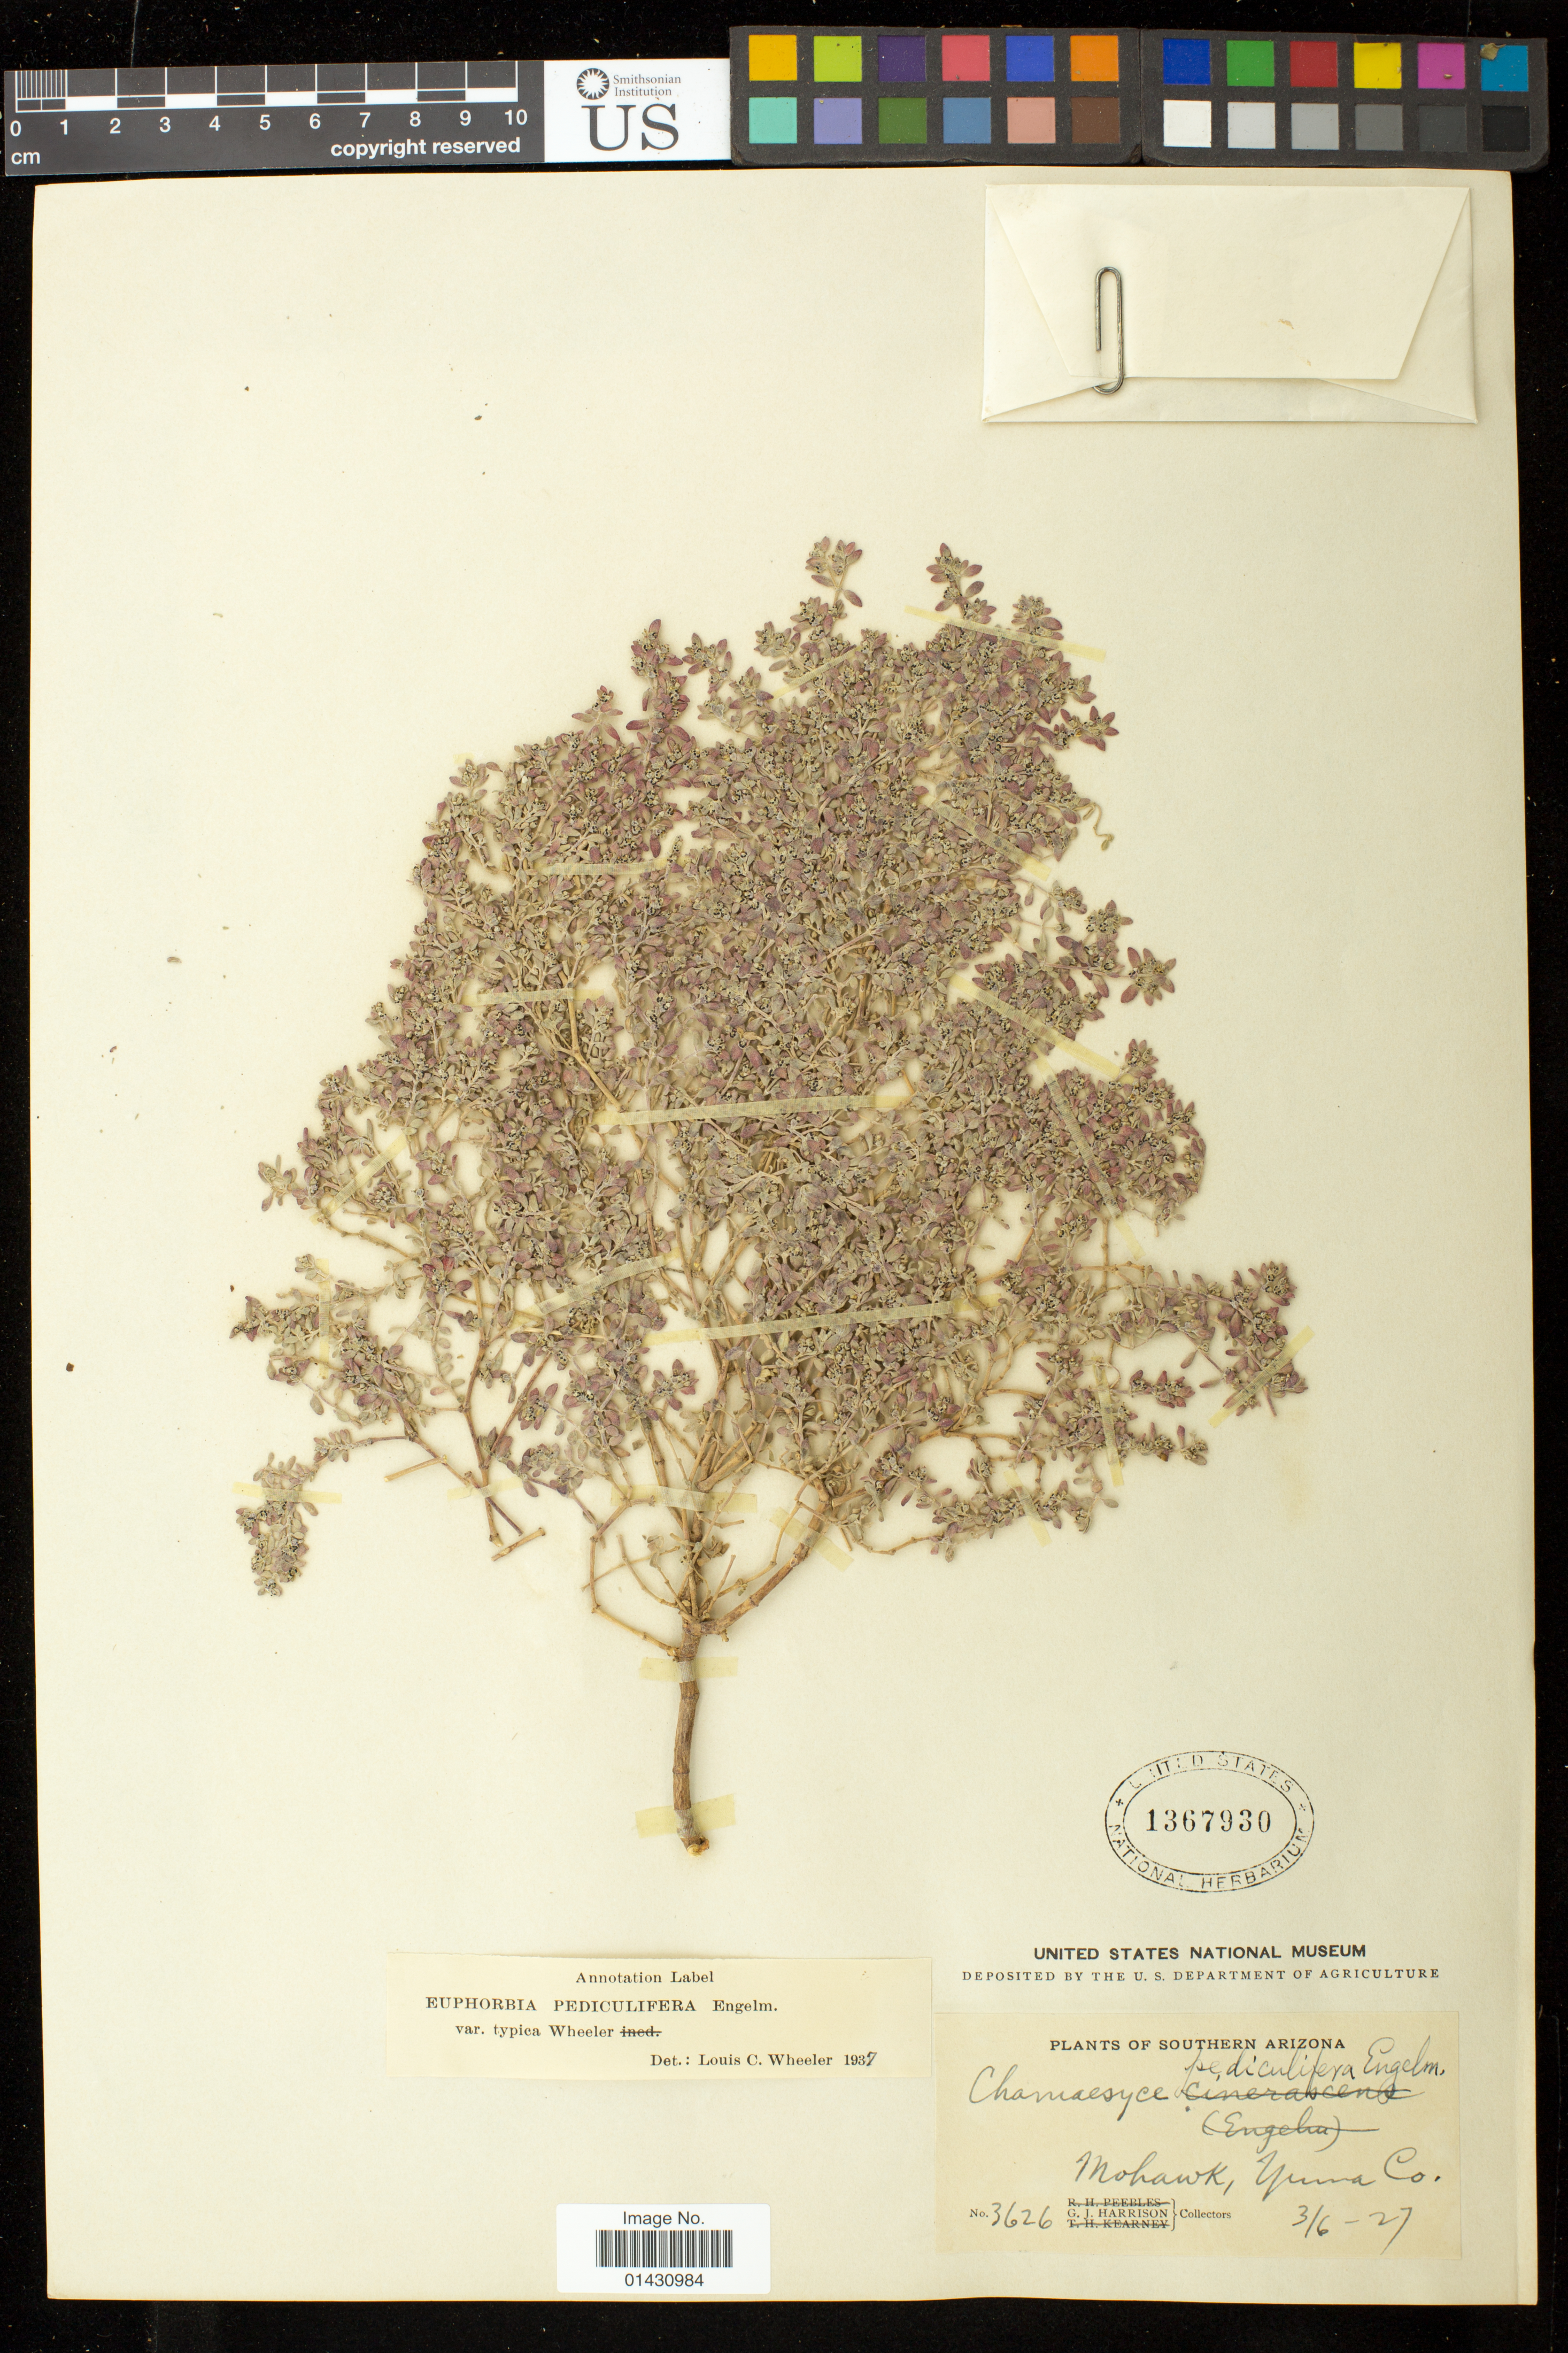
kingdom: Plantae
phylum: Tracheophyta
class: Magnoliopsida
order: Malpighiales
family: Euphorbiaceae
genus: Euphorbia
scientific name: Euphorbia pediculifera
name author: Engelm.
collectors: G. J. Harrison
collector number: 3626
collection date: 1927-03-06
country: United States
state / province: Arizona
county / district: Yuma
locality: Mohawk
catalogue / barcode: US 1367930